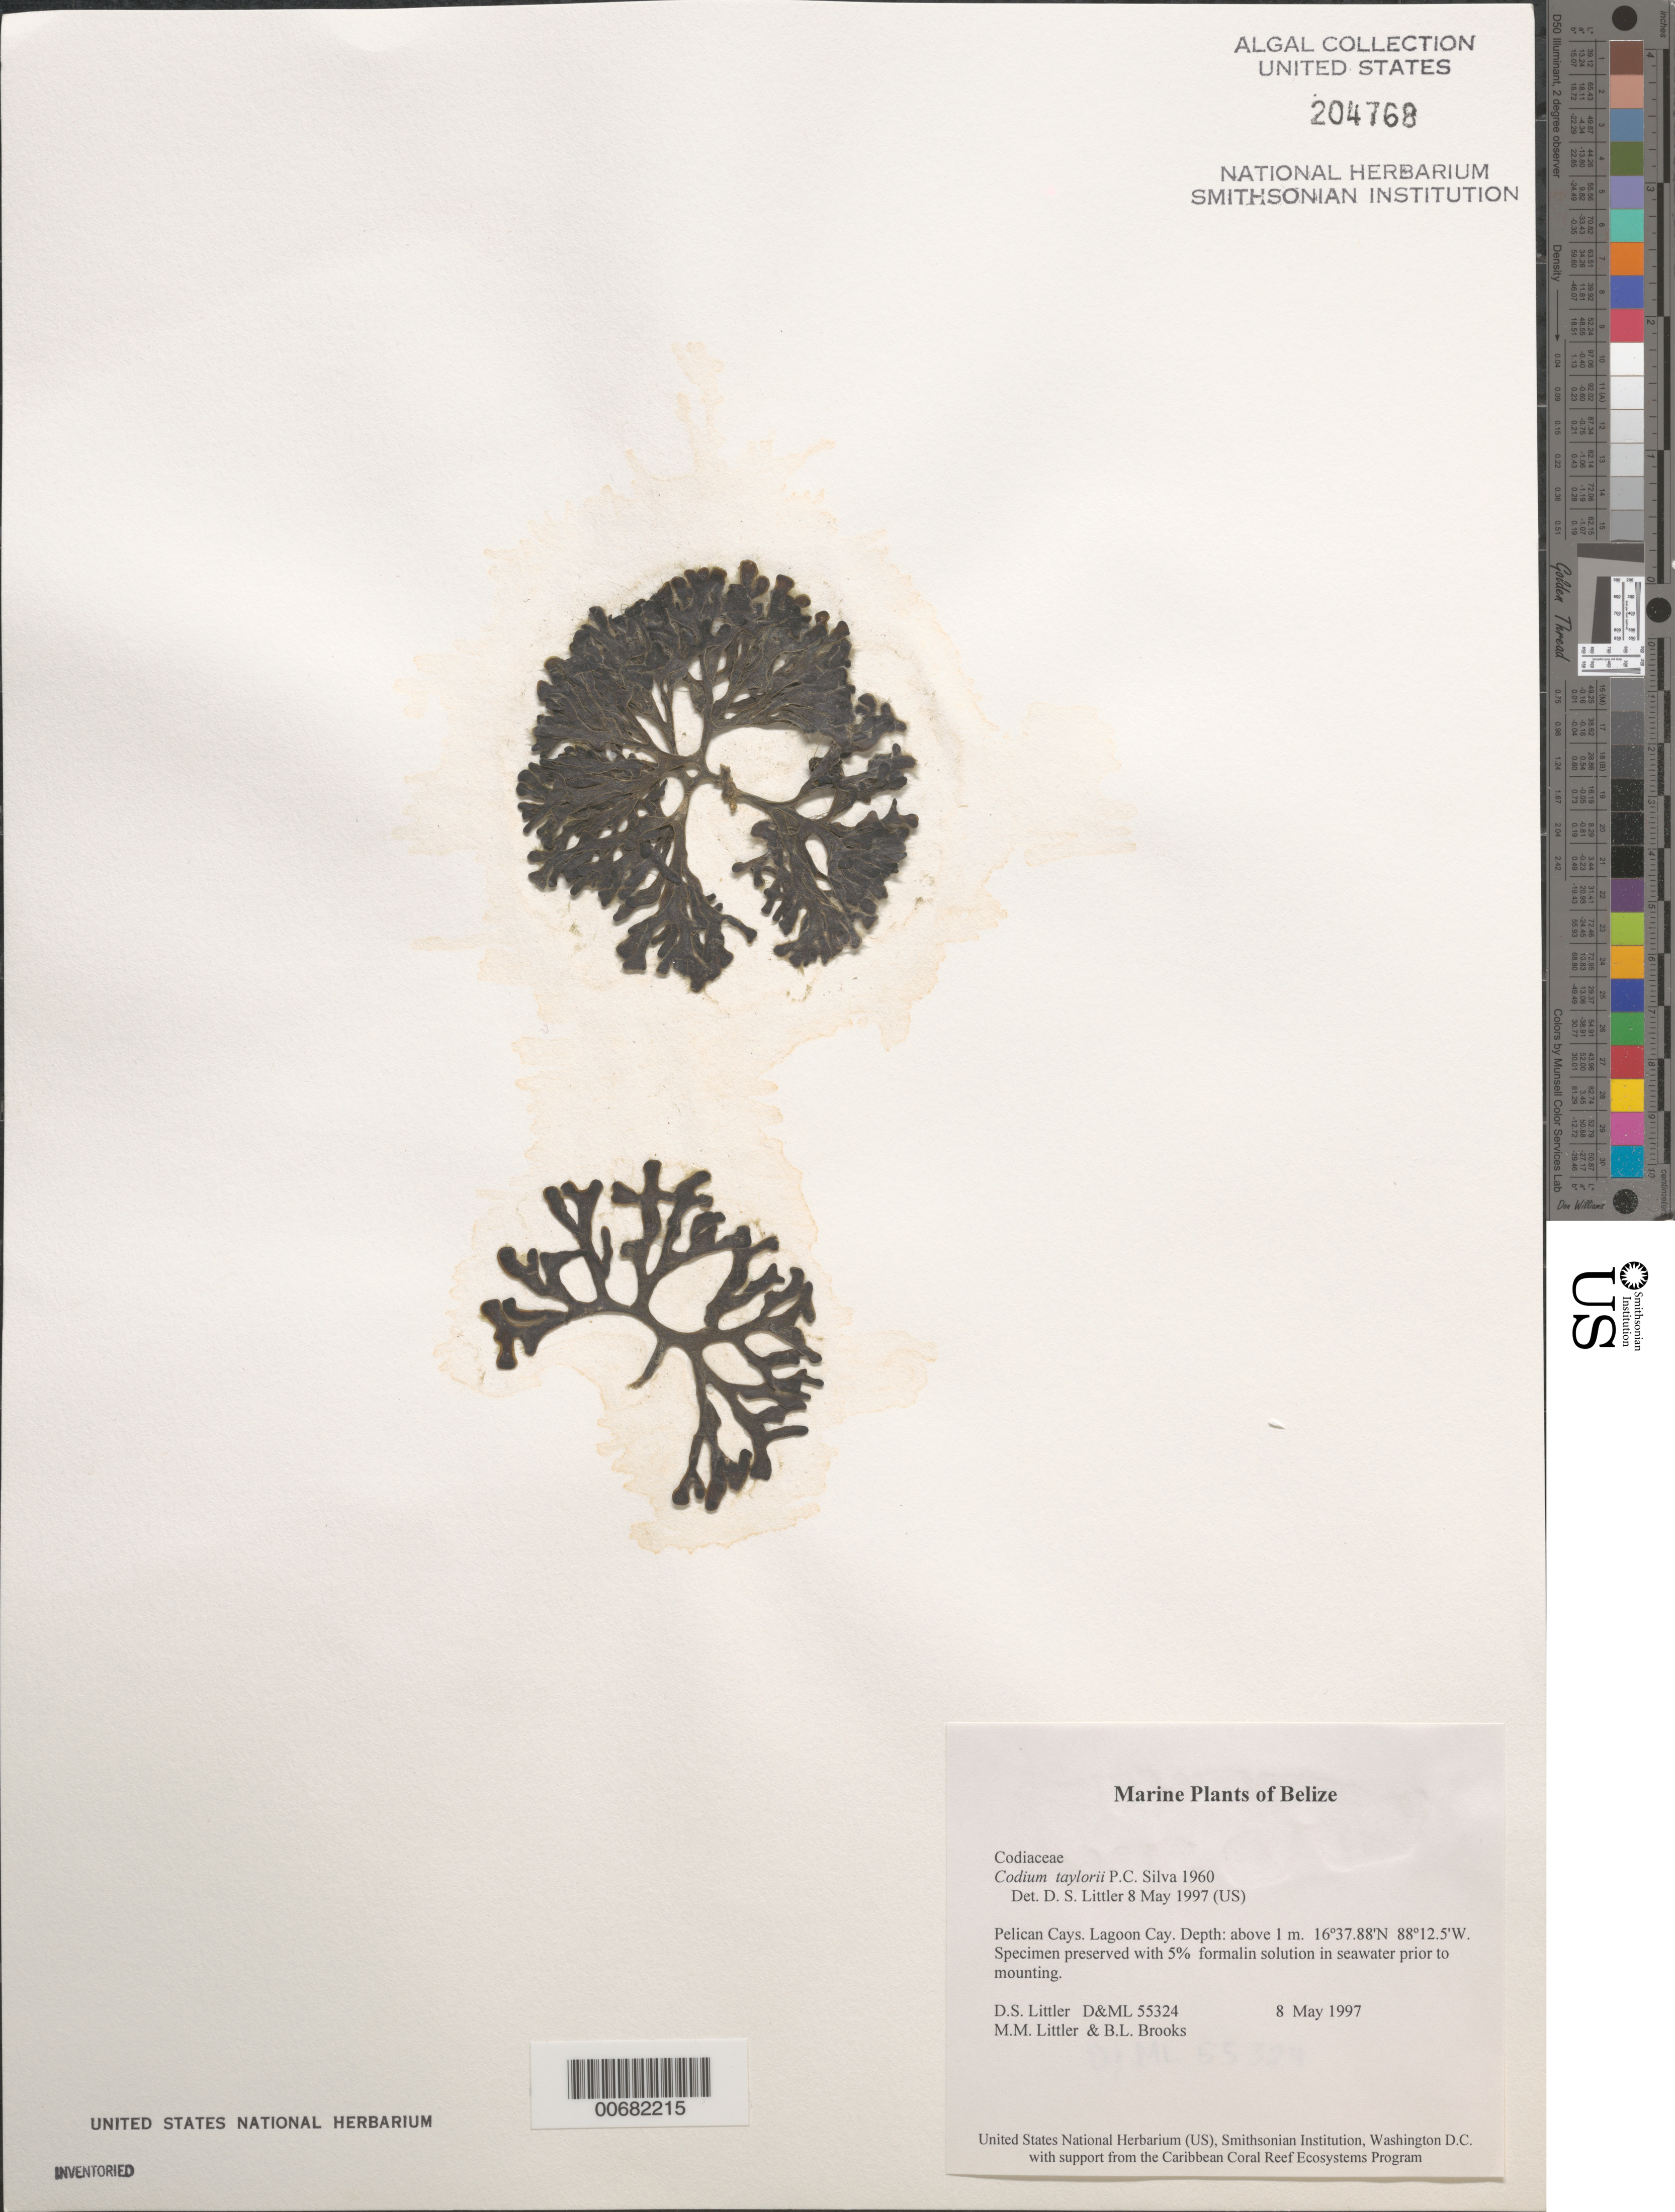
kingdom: Plantae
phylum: Chlorophyta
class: Ulvophyceae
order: Bryopsidales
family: Codiaceae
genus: Codium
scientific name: Codium taylorii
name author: P.C. Silva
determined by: Littler, D. S.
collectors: D. S. Littler, M. M. Littler & B. Brooks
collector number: D&ML 55324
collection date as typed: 08 May 1997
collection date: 1997-05-08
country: Belize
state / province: Stann Creek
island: Lagoon Cay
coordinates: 16 37.88' N, 88 12.5' W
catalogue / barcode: US 204768